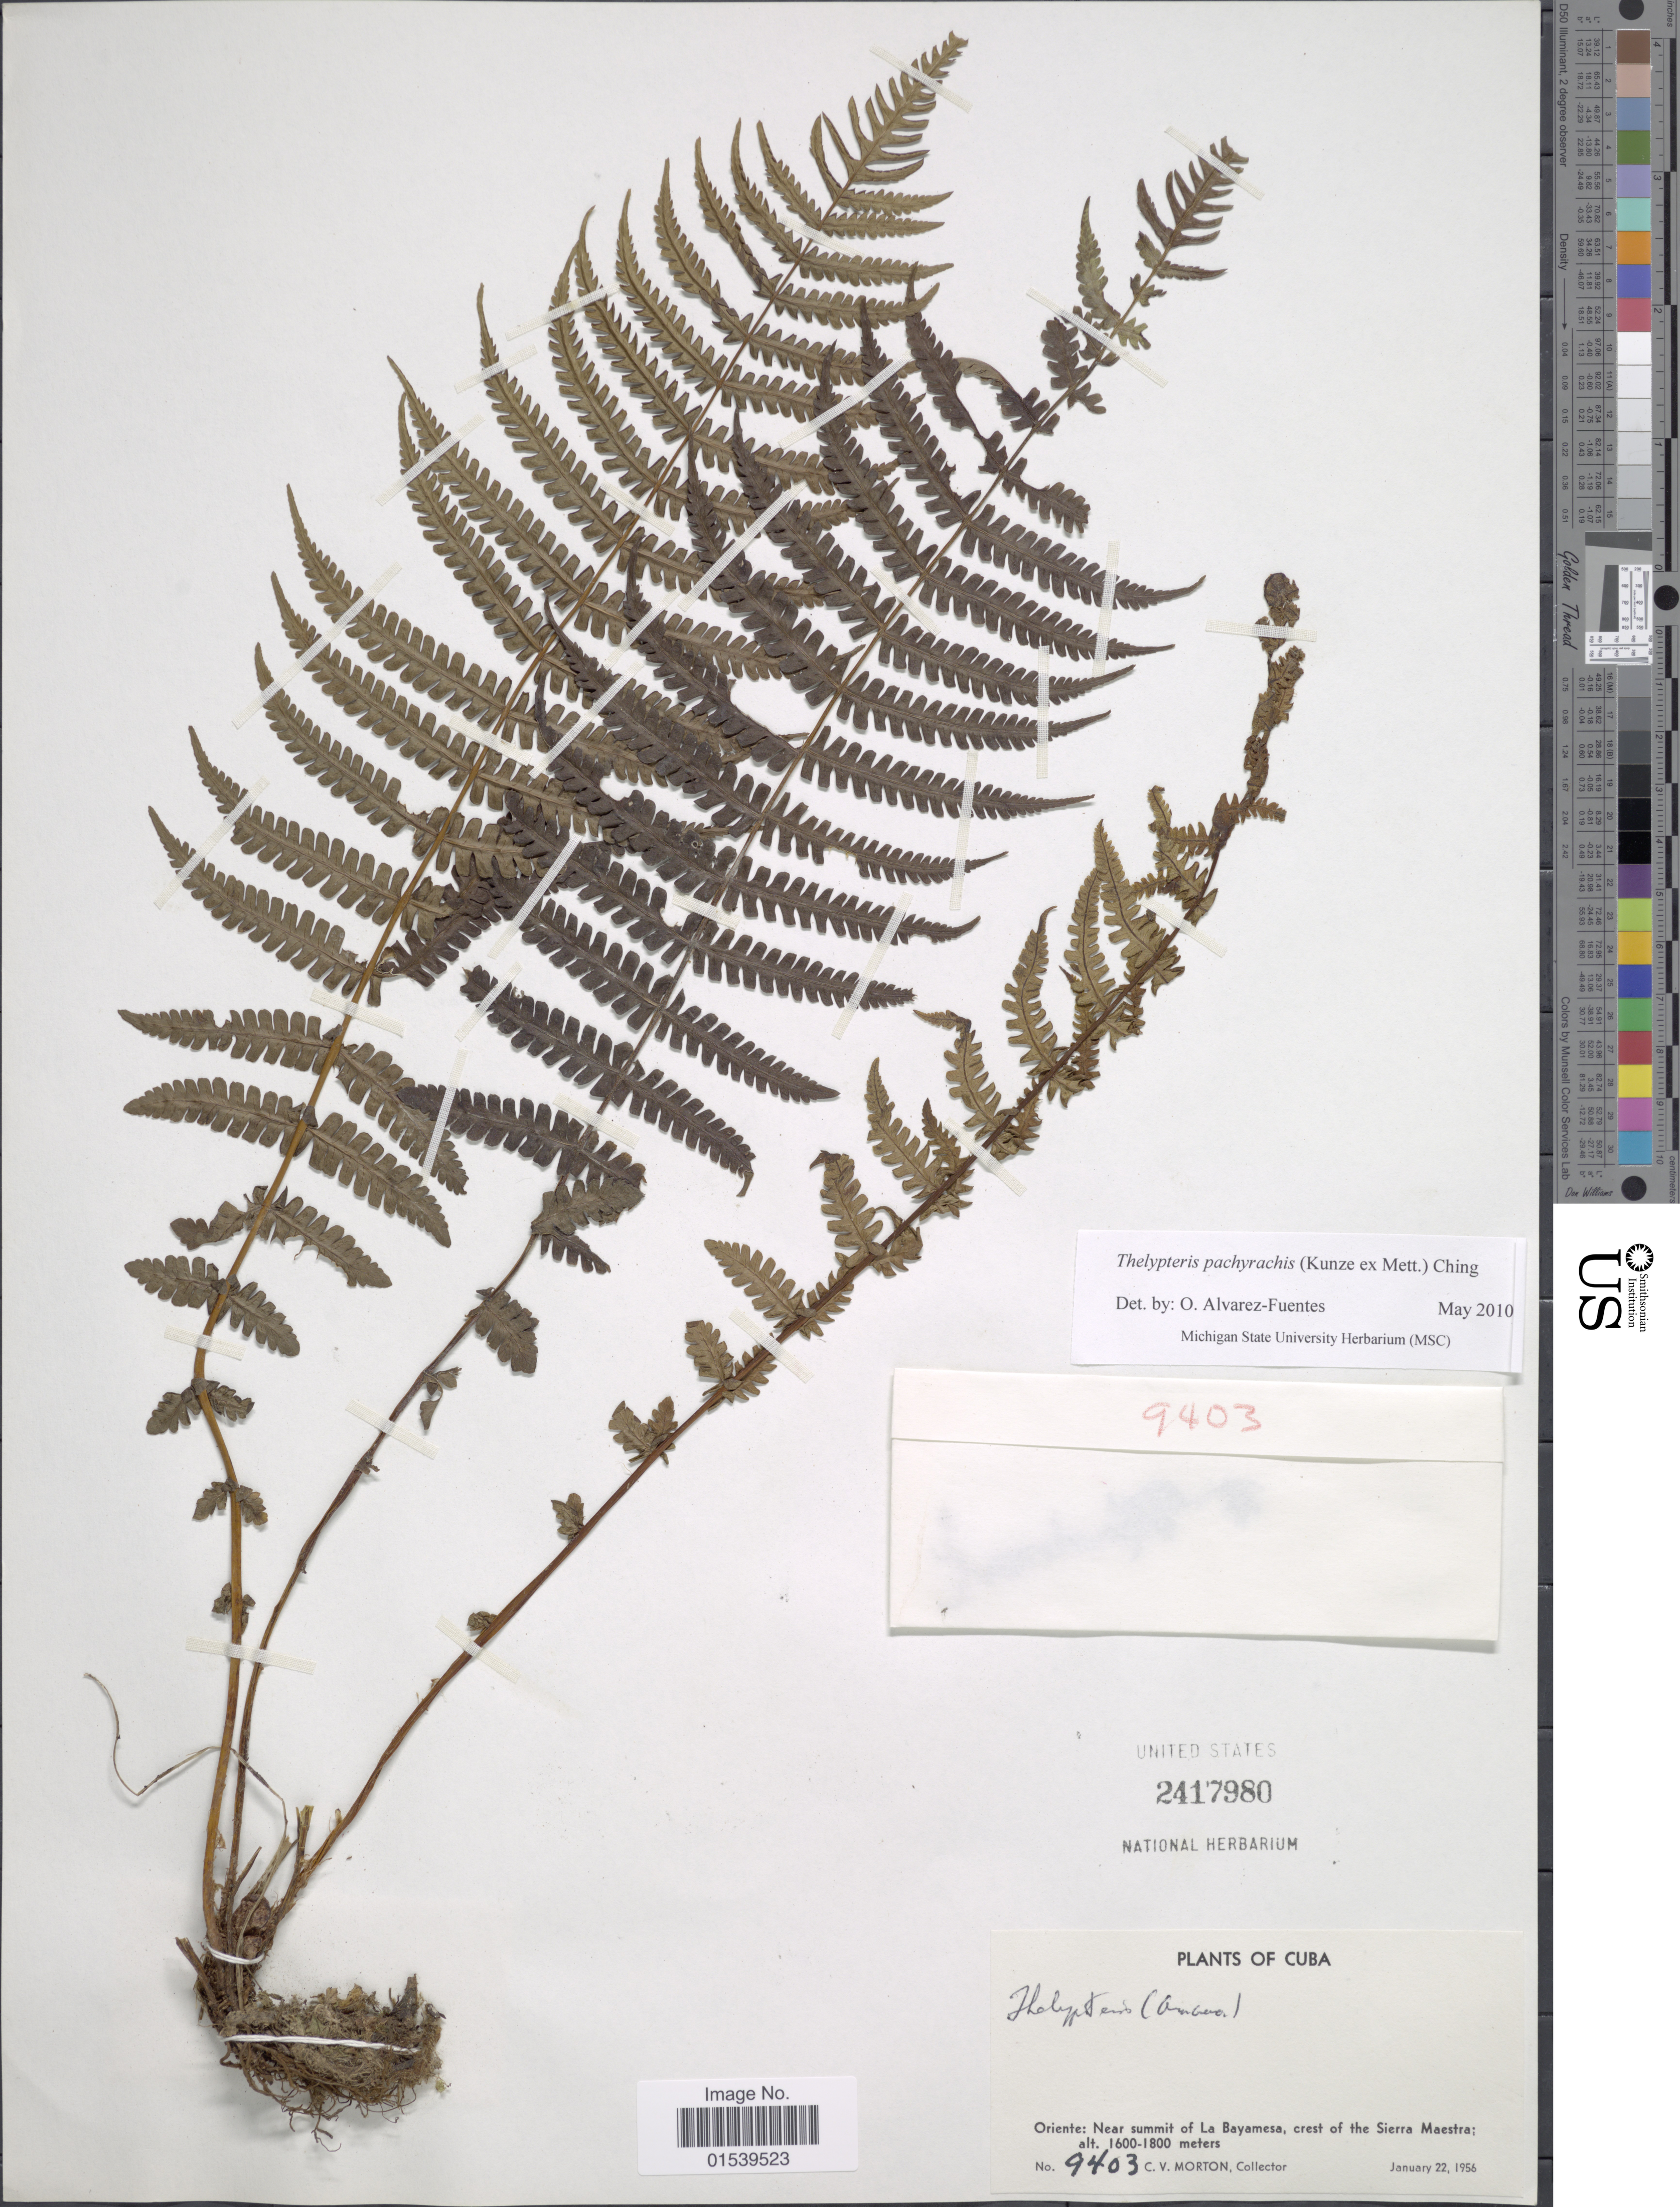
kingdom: Plantae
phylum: Tracheophyta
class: Polypodiopsida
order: Polypodiales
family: Thelypteridaceae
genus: Amauropelta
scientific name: Amauropelta pachyrachis (Kunze) comb. nov., ined 2015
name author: (Kunze)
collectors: C. V. Morton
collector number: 9403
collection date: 1956-01-22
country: Cuba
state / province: Oriente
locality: Oriente: Near summit of La Bayamesa, crest of the Sierra Maestra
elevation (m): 1600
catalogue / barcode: US 2417980